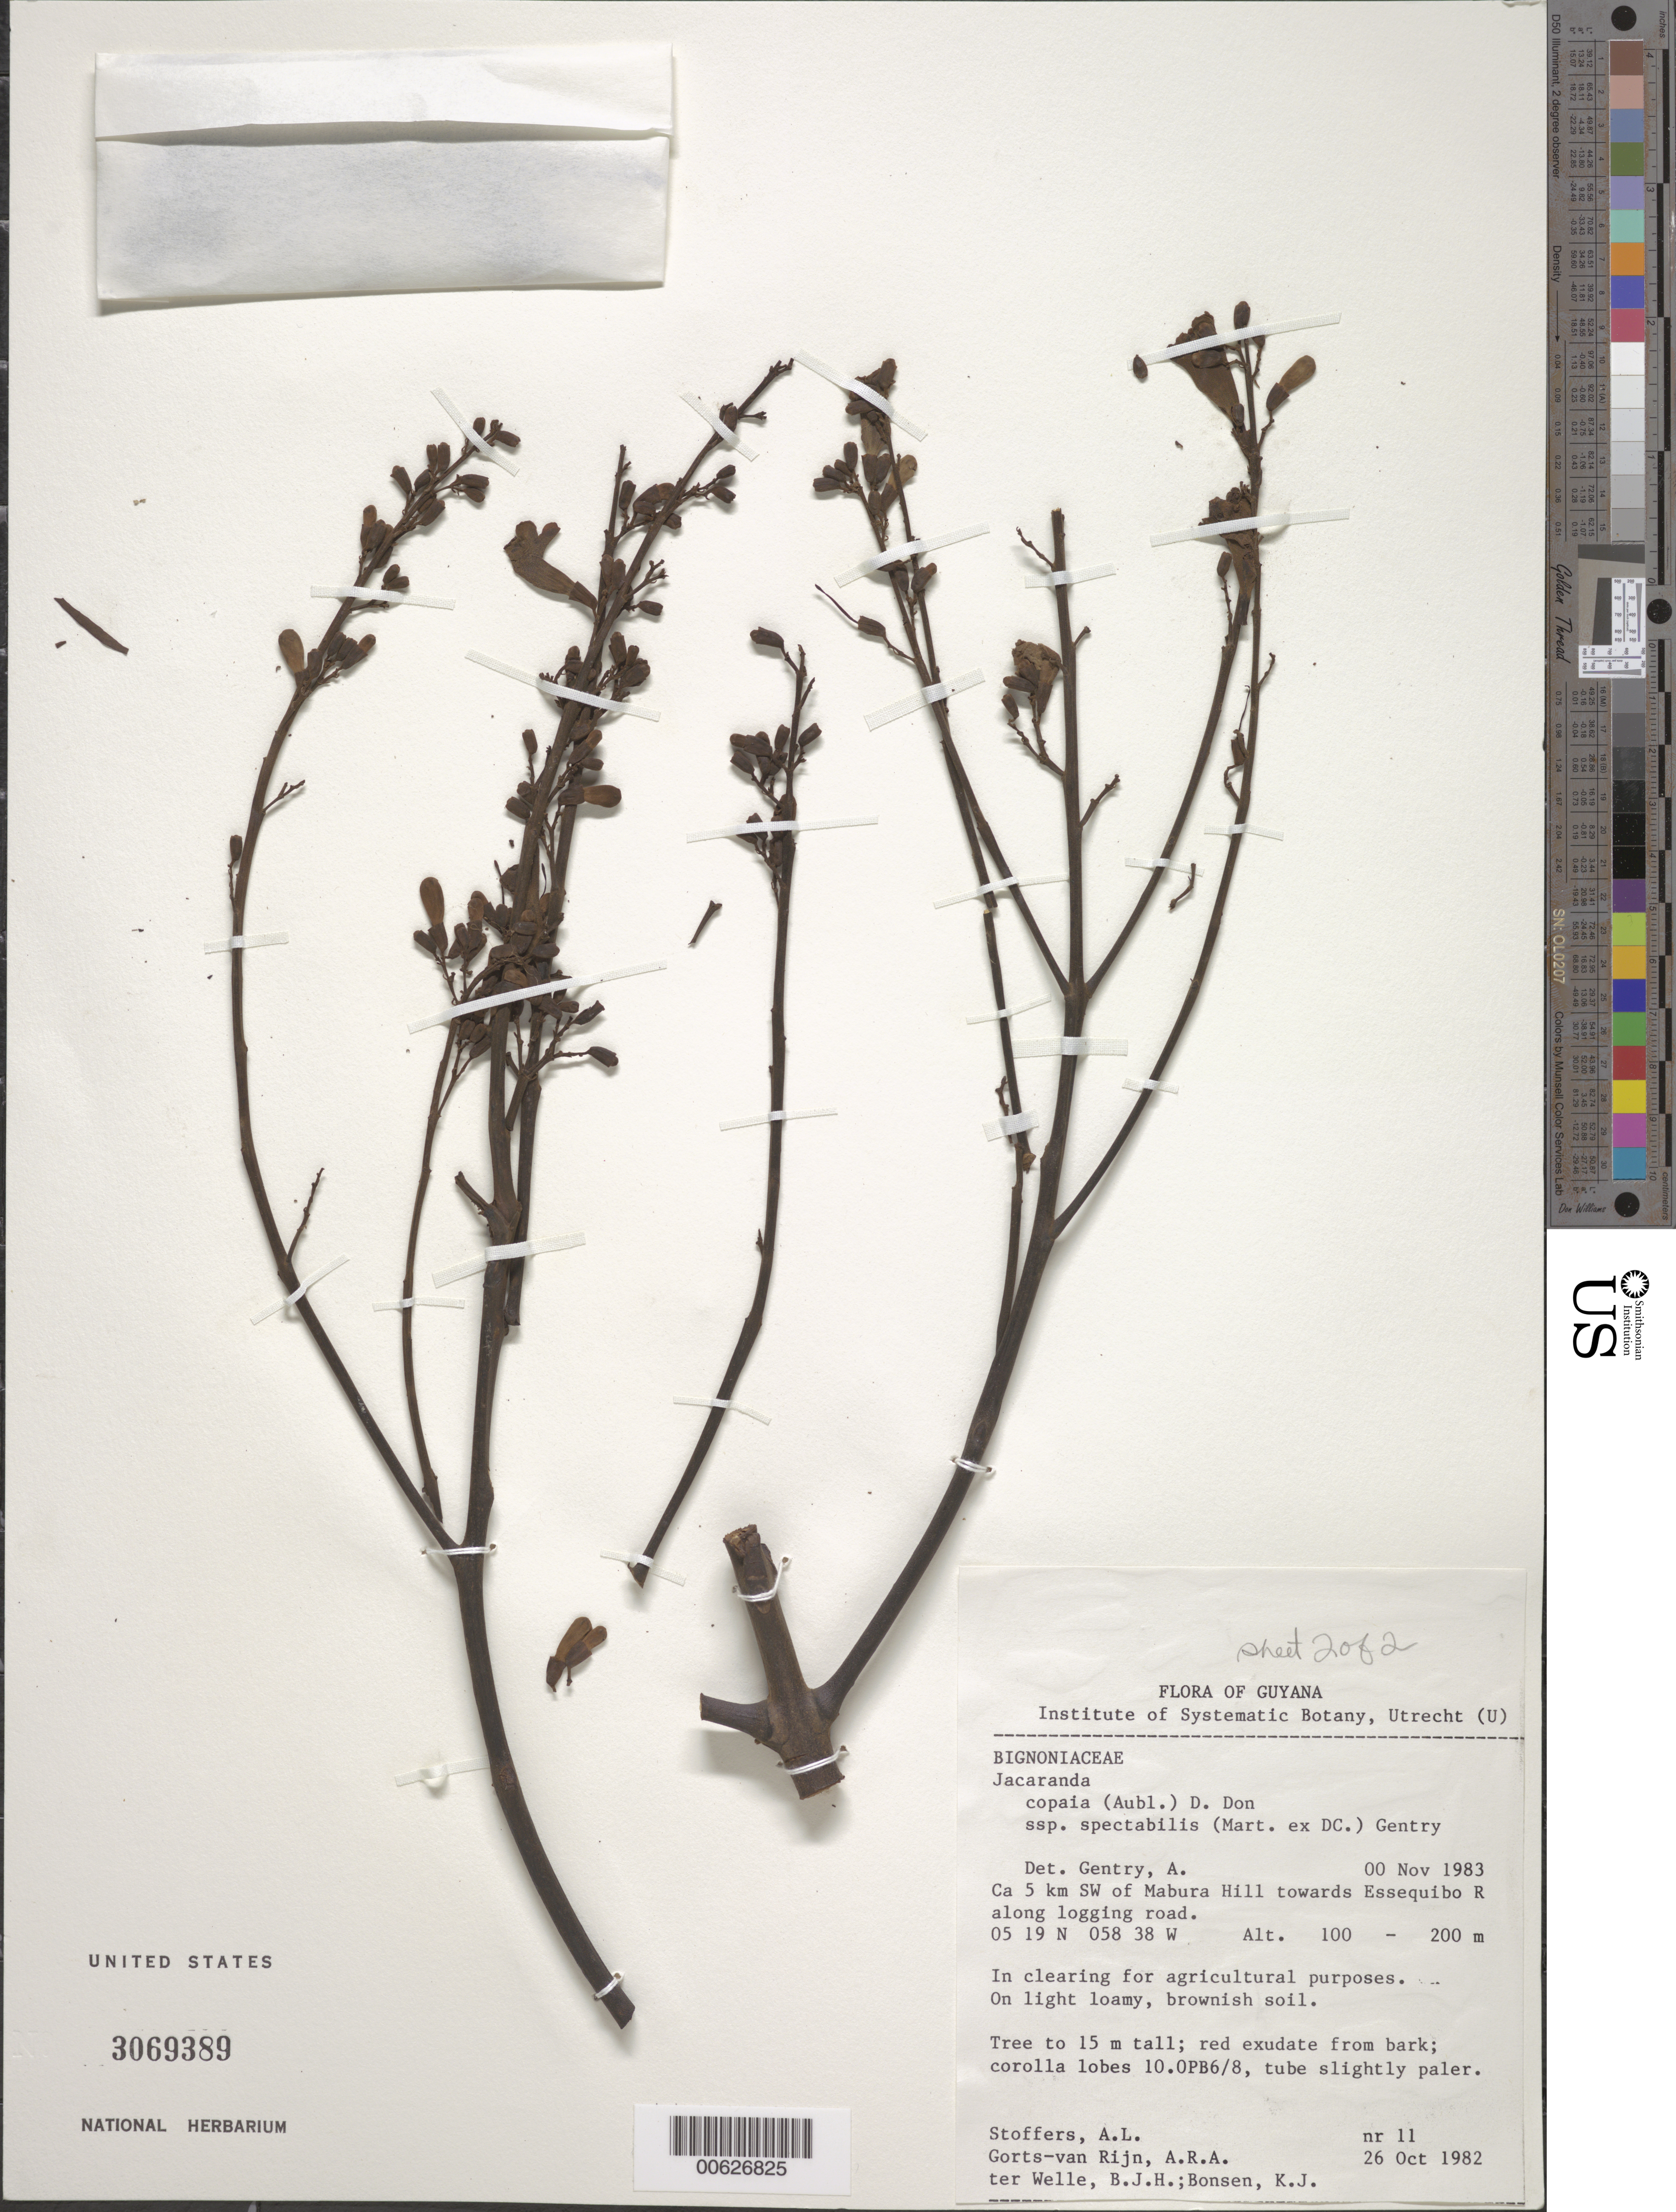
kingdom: Plantae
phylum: Tracheophyta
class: Magnoliopsida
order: Lamiales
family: Bignoniaceae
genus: Jacaranda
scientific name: Jacaranda copaia subsp. spectabilis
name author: (Mart. ex DC.) A.H. Gentry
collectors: A. Stoffers, A. .R. A. Görts-van Rijn, B. Welle & K. Bonsen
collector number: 11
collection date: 1982-10-26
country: Guyana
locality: Ca 5 km SW of Mabura Hill towards Essequibo R along logging road.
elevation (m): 100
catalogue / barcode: US 3069389